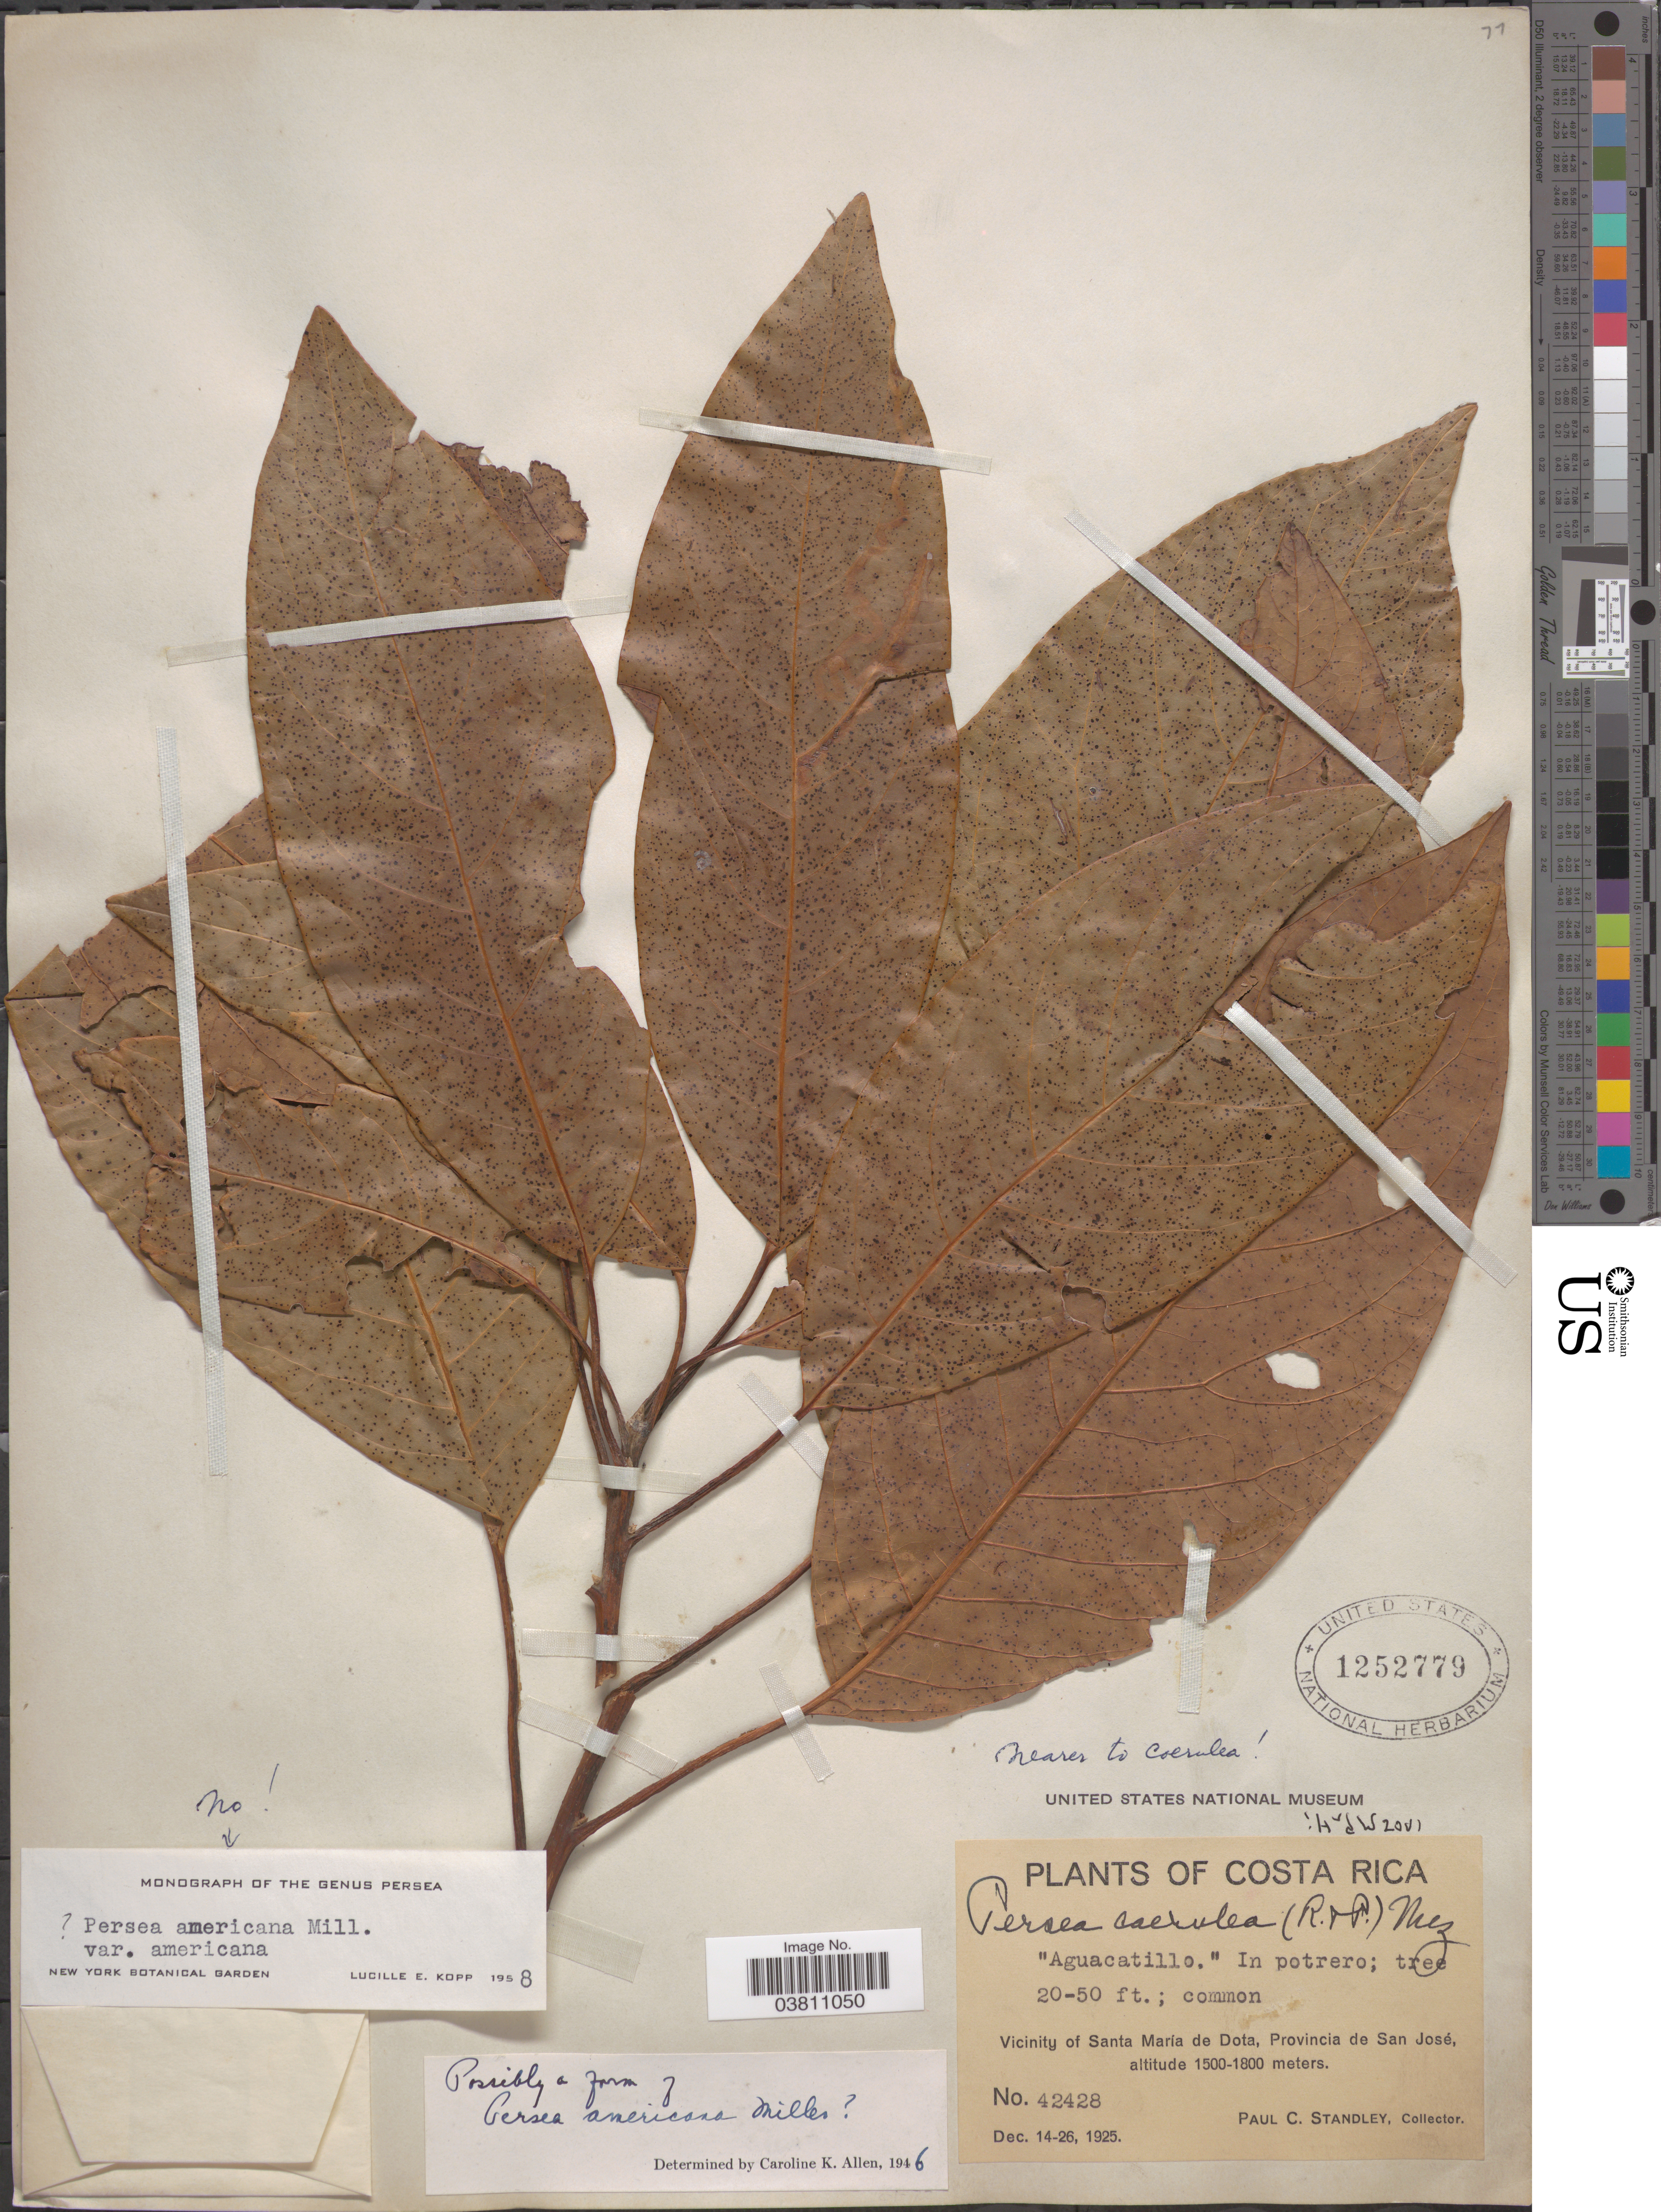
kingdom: Plantae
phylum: Tracheophyta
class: Magnoliopsida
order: Laurales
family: Lauraceae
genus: Persea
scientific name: Persea caerulea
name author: (Ruiz & Pav.) Mez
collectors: P. C. Standley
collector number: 42428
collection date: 1925-12-14/1925-12-26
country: Costa Rica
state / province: San José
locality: Vicinity of Santa Maria de Dota.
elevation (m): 1500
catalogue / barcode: US 1252779